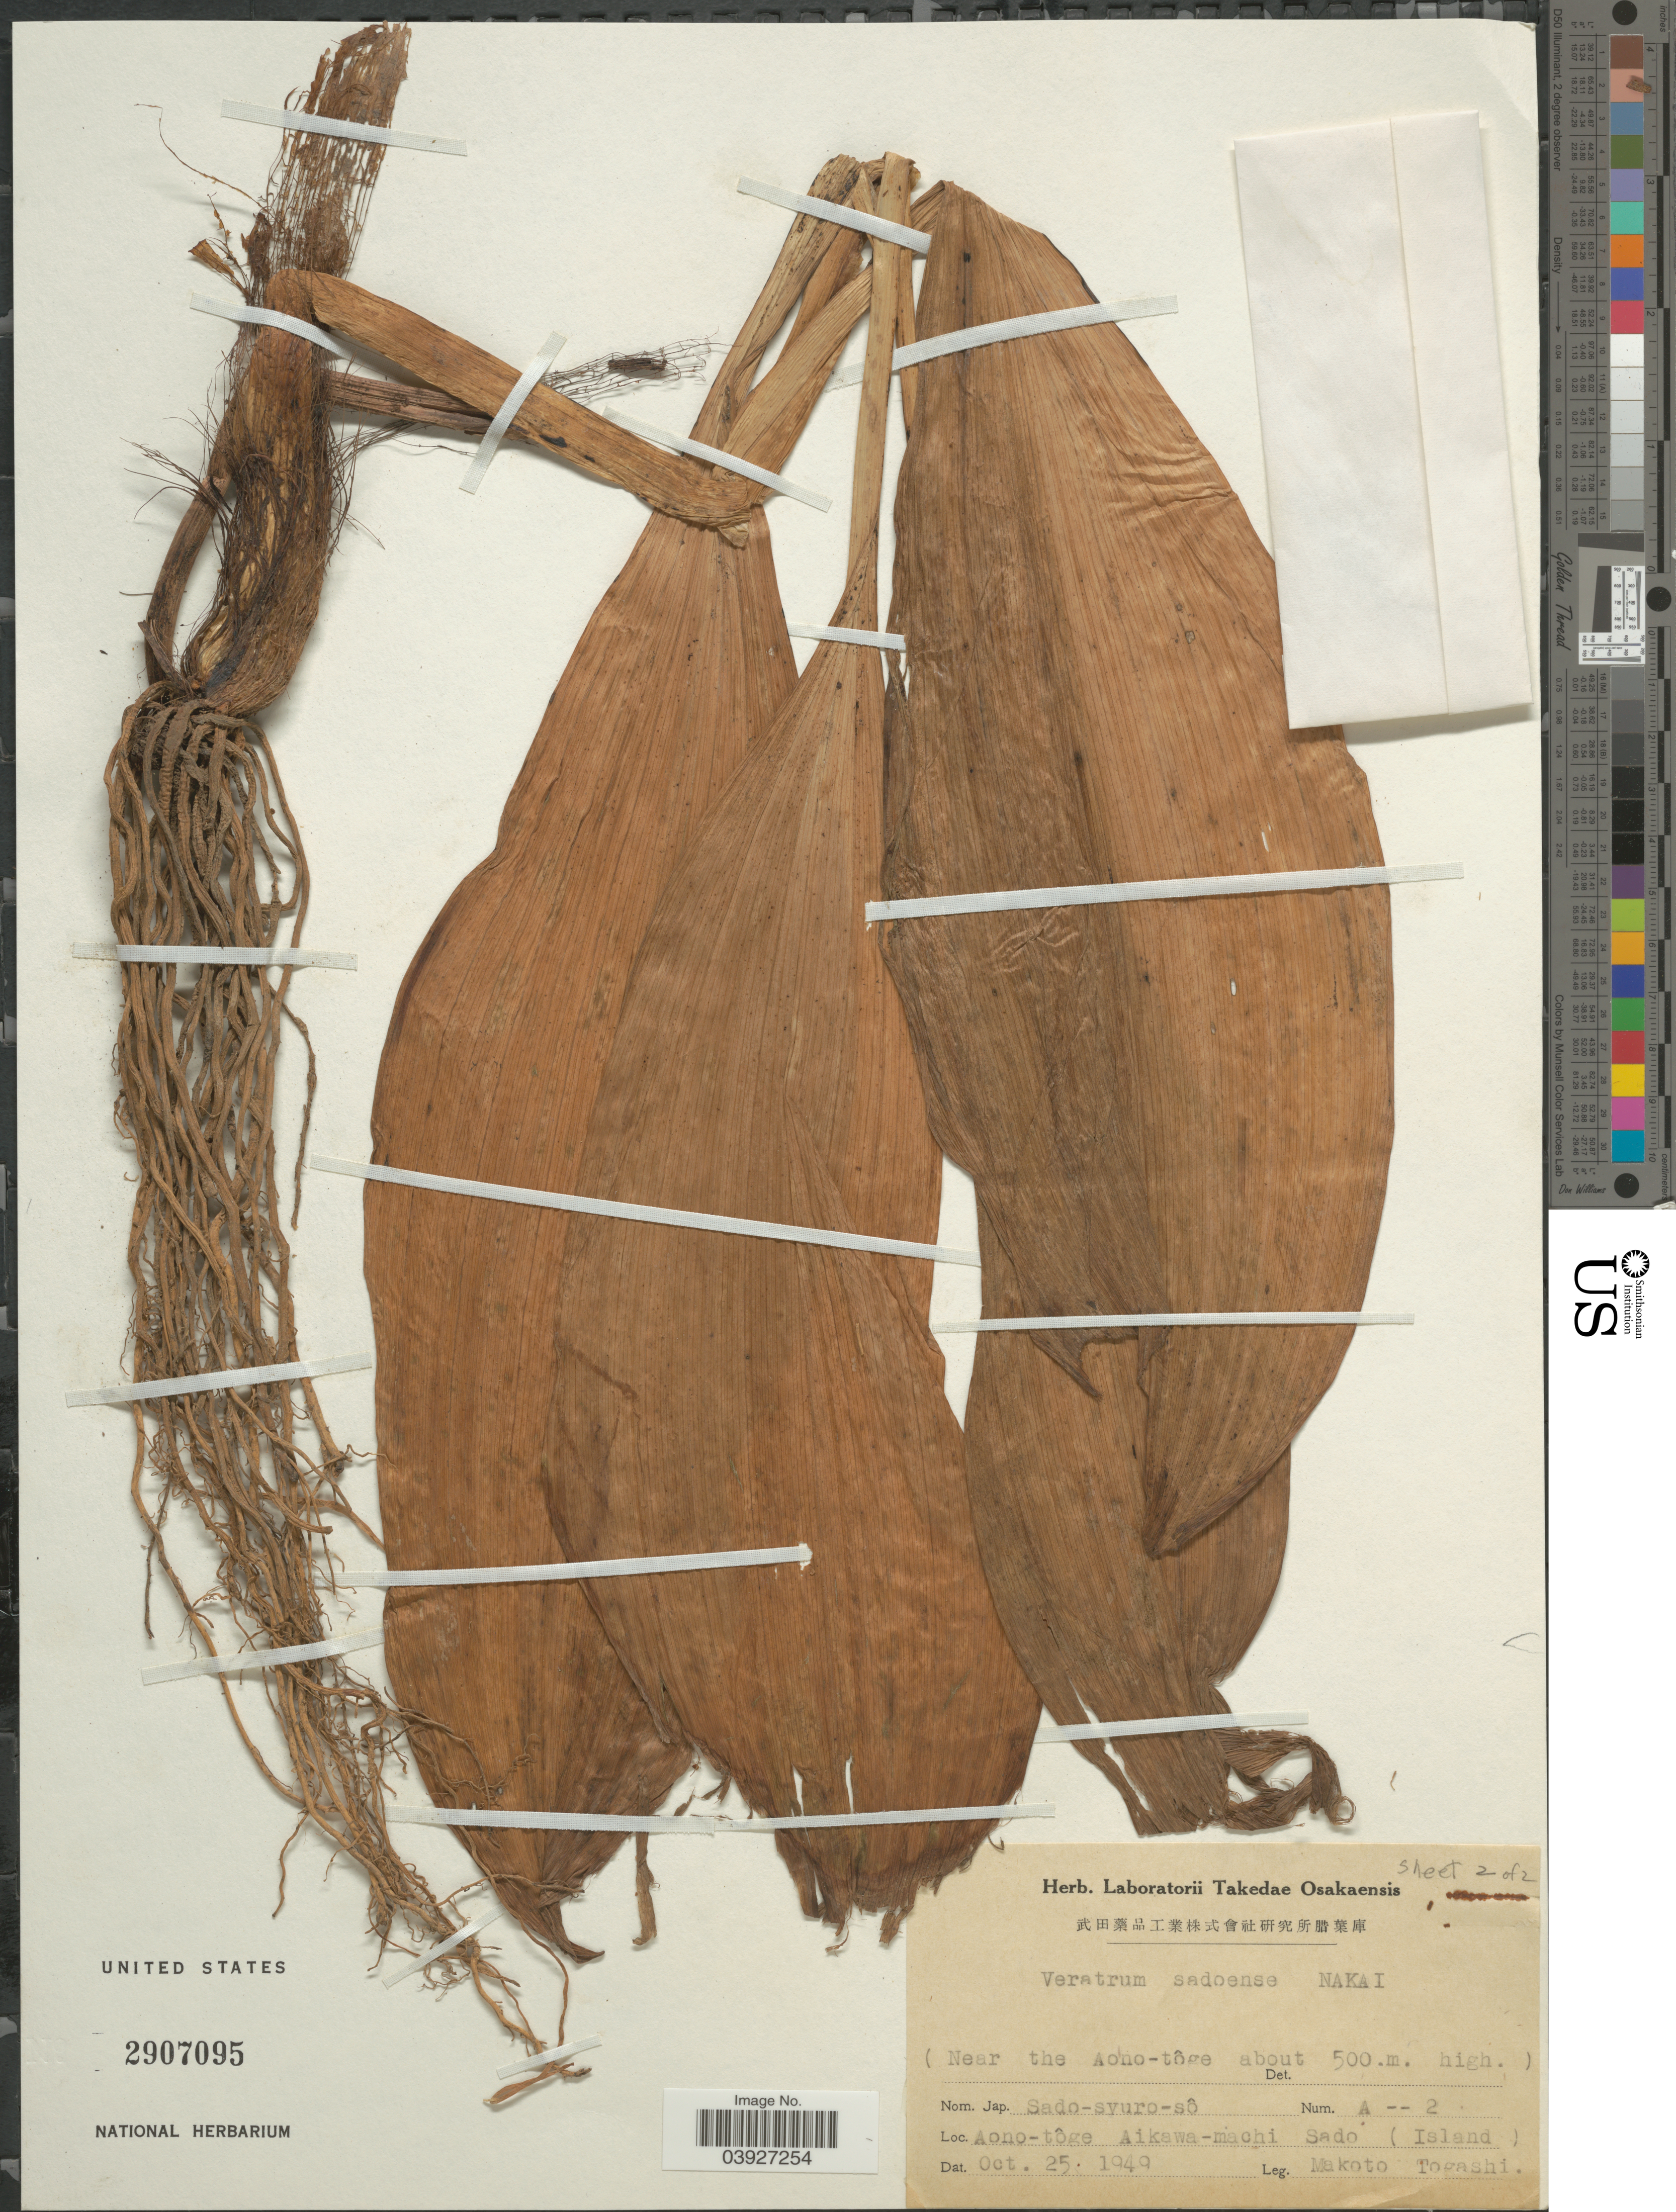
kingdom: Plantae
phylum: Tracheophyta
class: Liliopsida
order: Liliales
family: Melanthiaceae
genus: Veratrum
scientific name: Veratrum sadoense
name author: Nakai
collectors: M. Togashi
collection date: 1949-10-25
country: Japan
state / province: Osaka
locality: (Near the Aono-tôge). Aono-tôge Aikawa-machi Sado (Island).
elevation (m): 500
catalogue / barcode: US 2907095